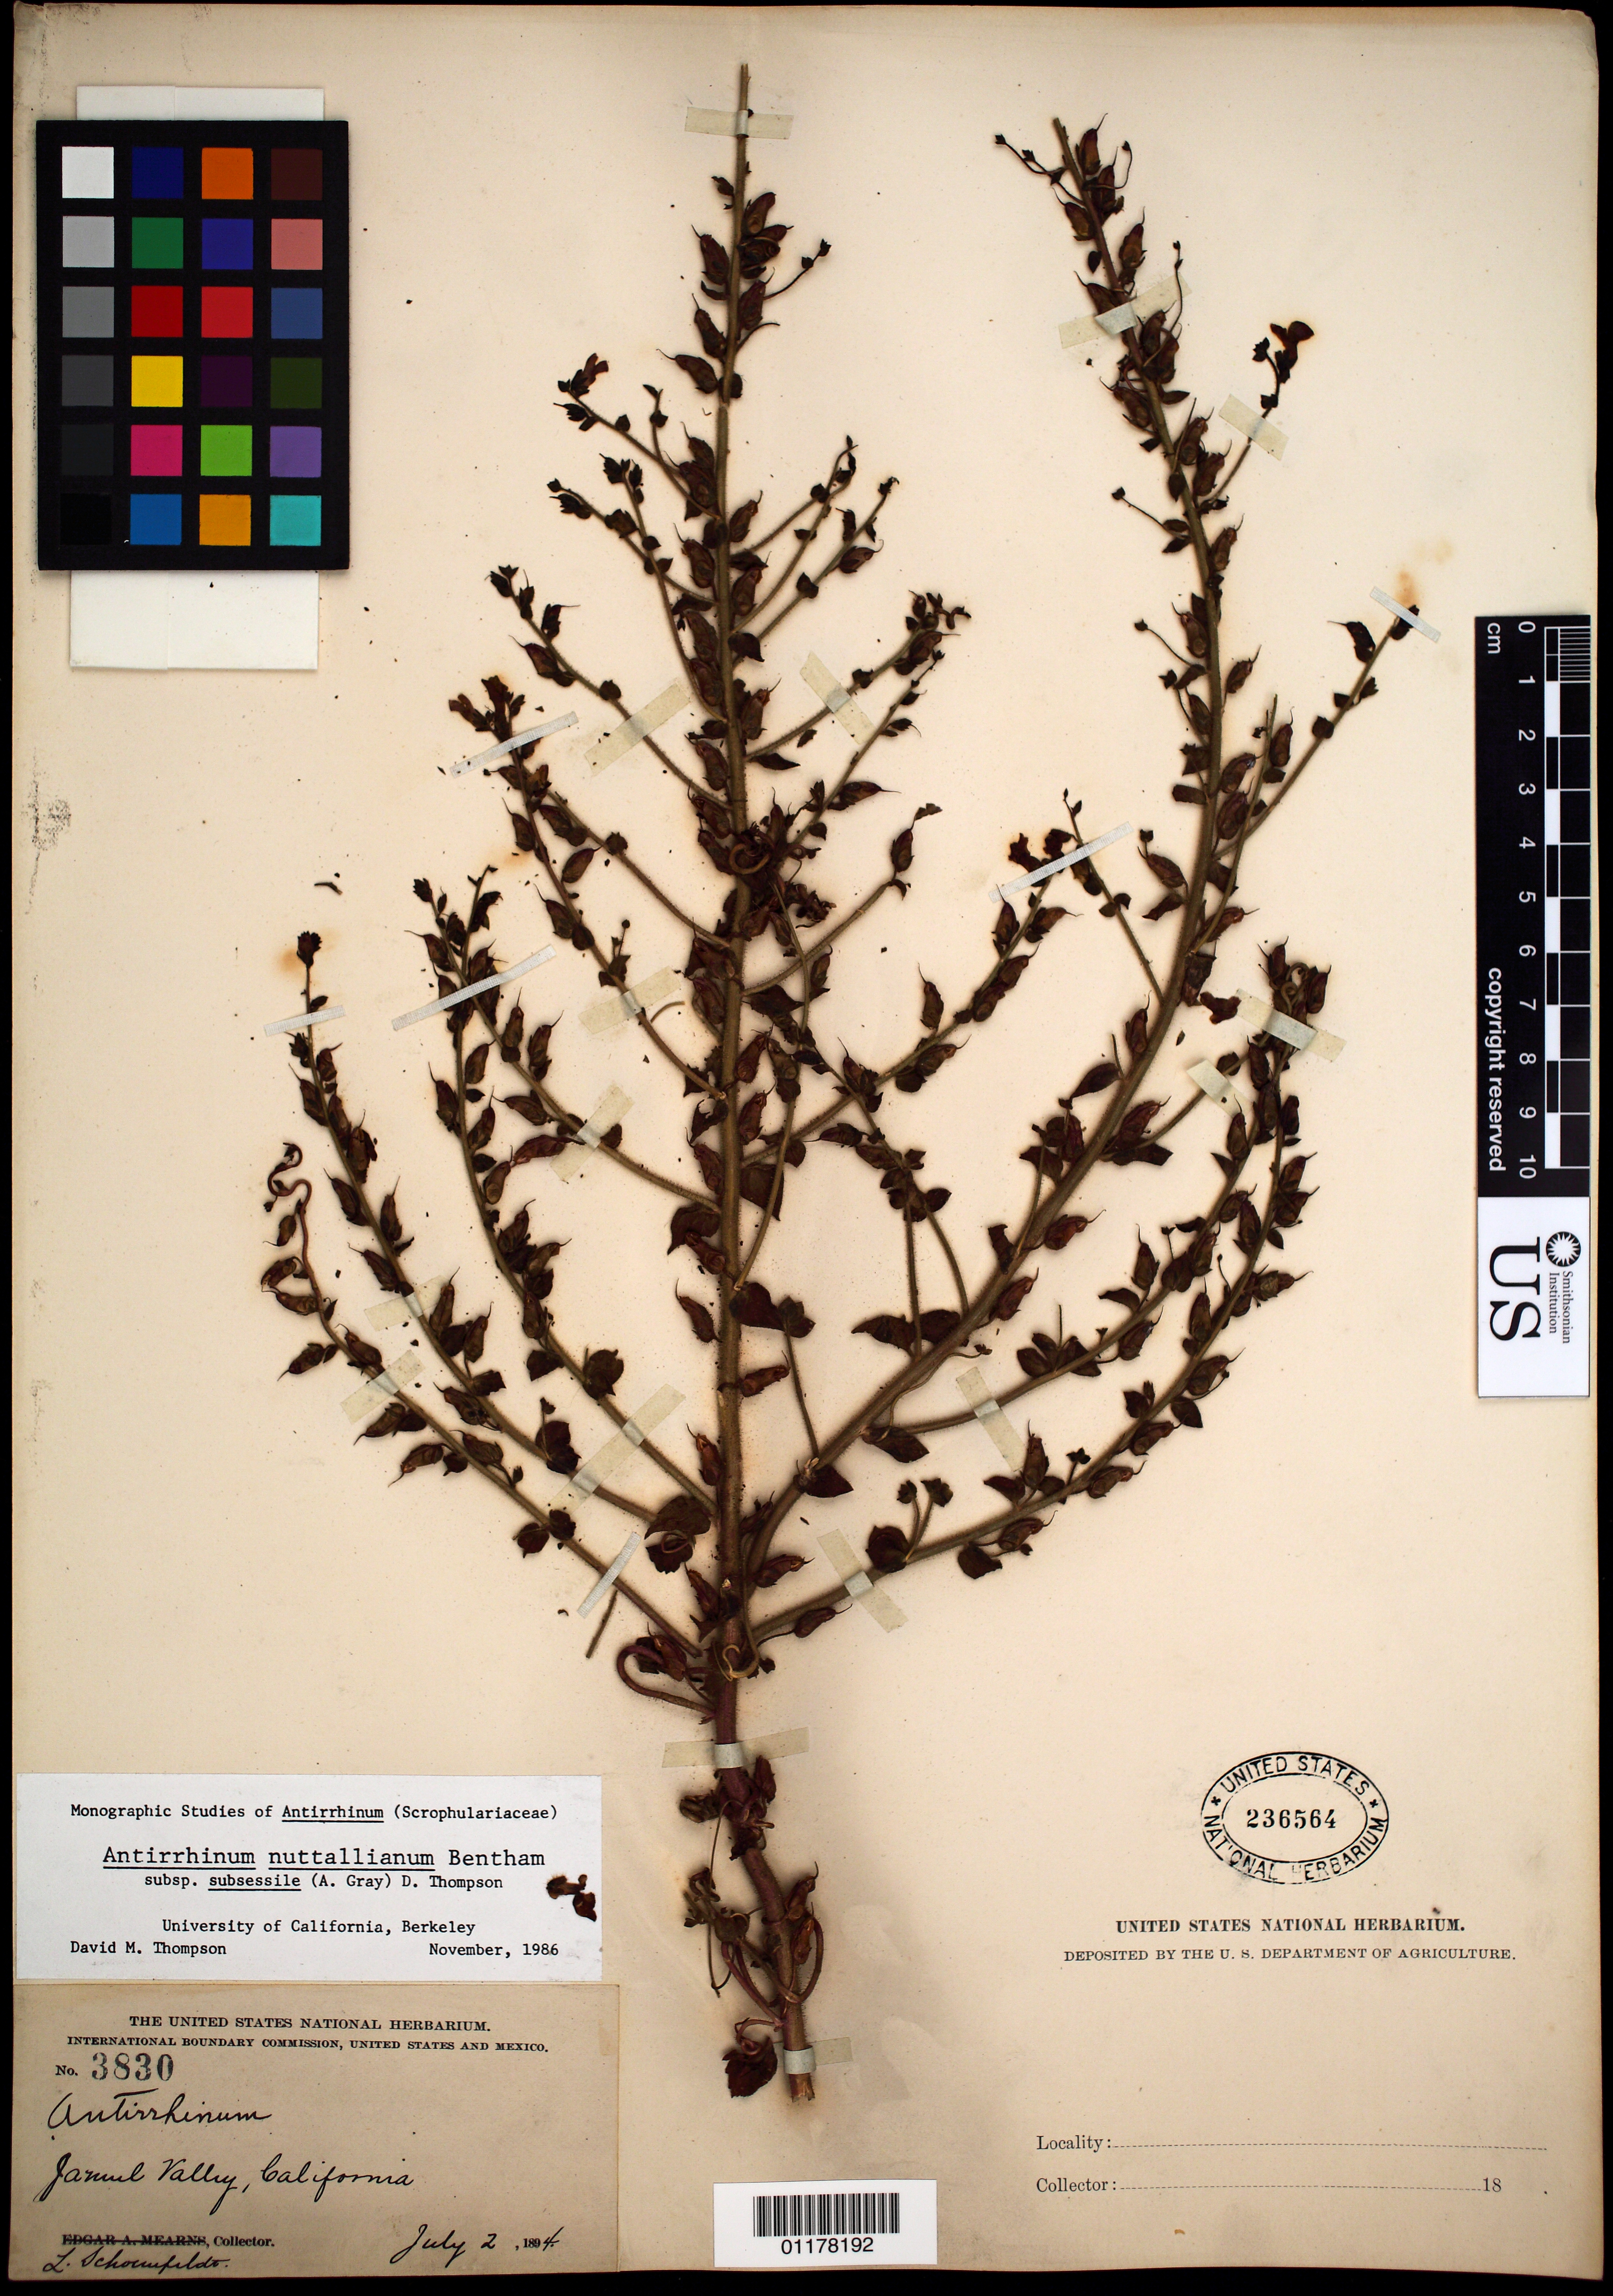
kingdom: Plantae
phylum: Tracheophyta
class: Magnoliopsida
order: Lamiales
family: Plantaginaceae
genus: Sairocarpus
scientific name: Sairocarpus nuttallianus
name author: (Benth.) D.A. Sutton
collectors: L. Schounfeldt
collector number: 3830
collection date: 1894-07-02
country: United States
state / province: California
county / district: San Diego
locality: Jamul Valley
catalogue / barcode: US 236564